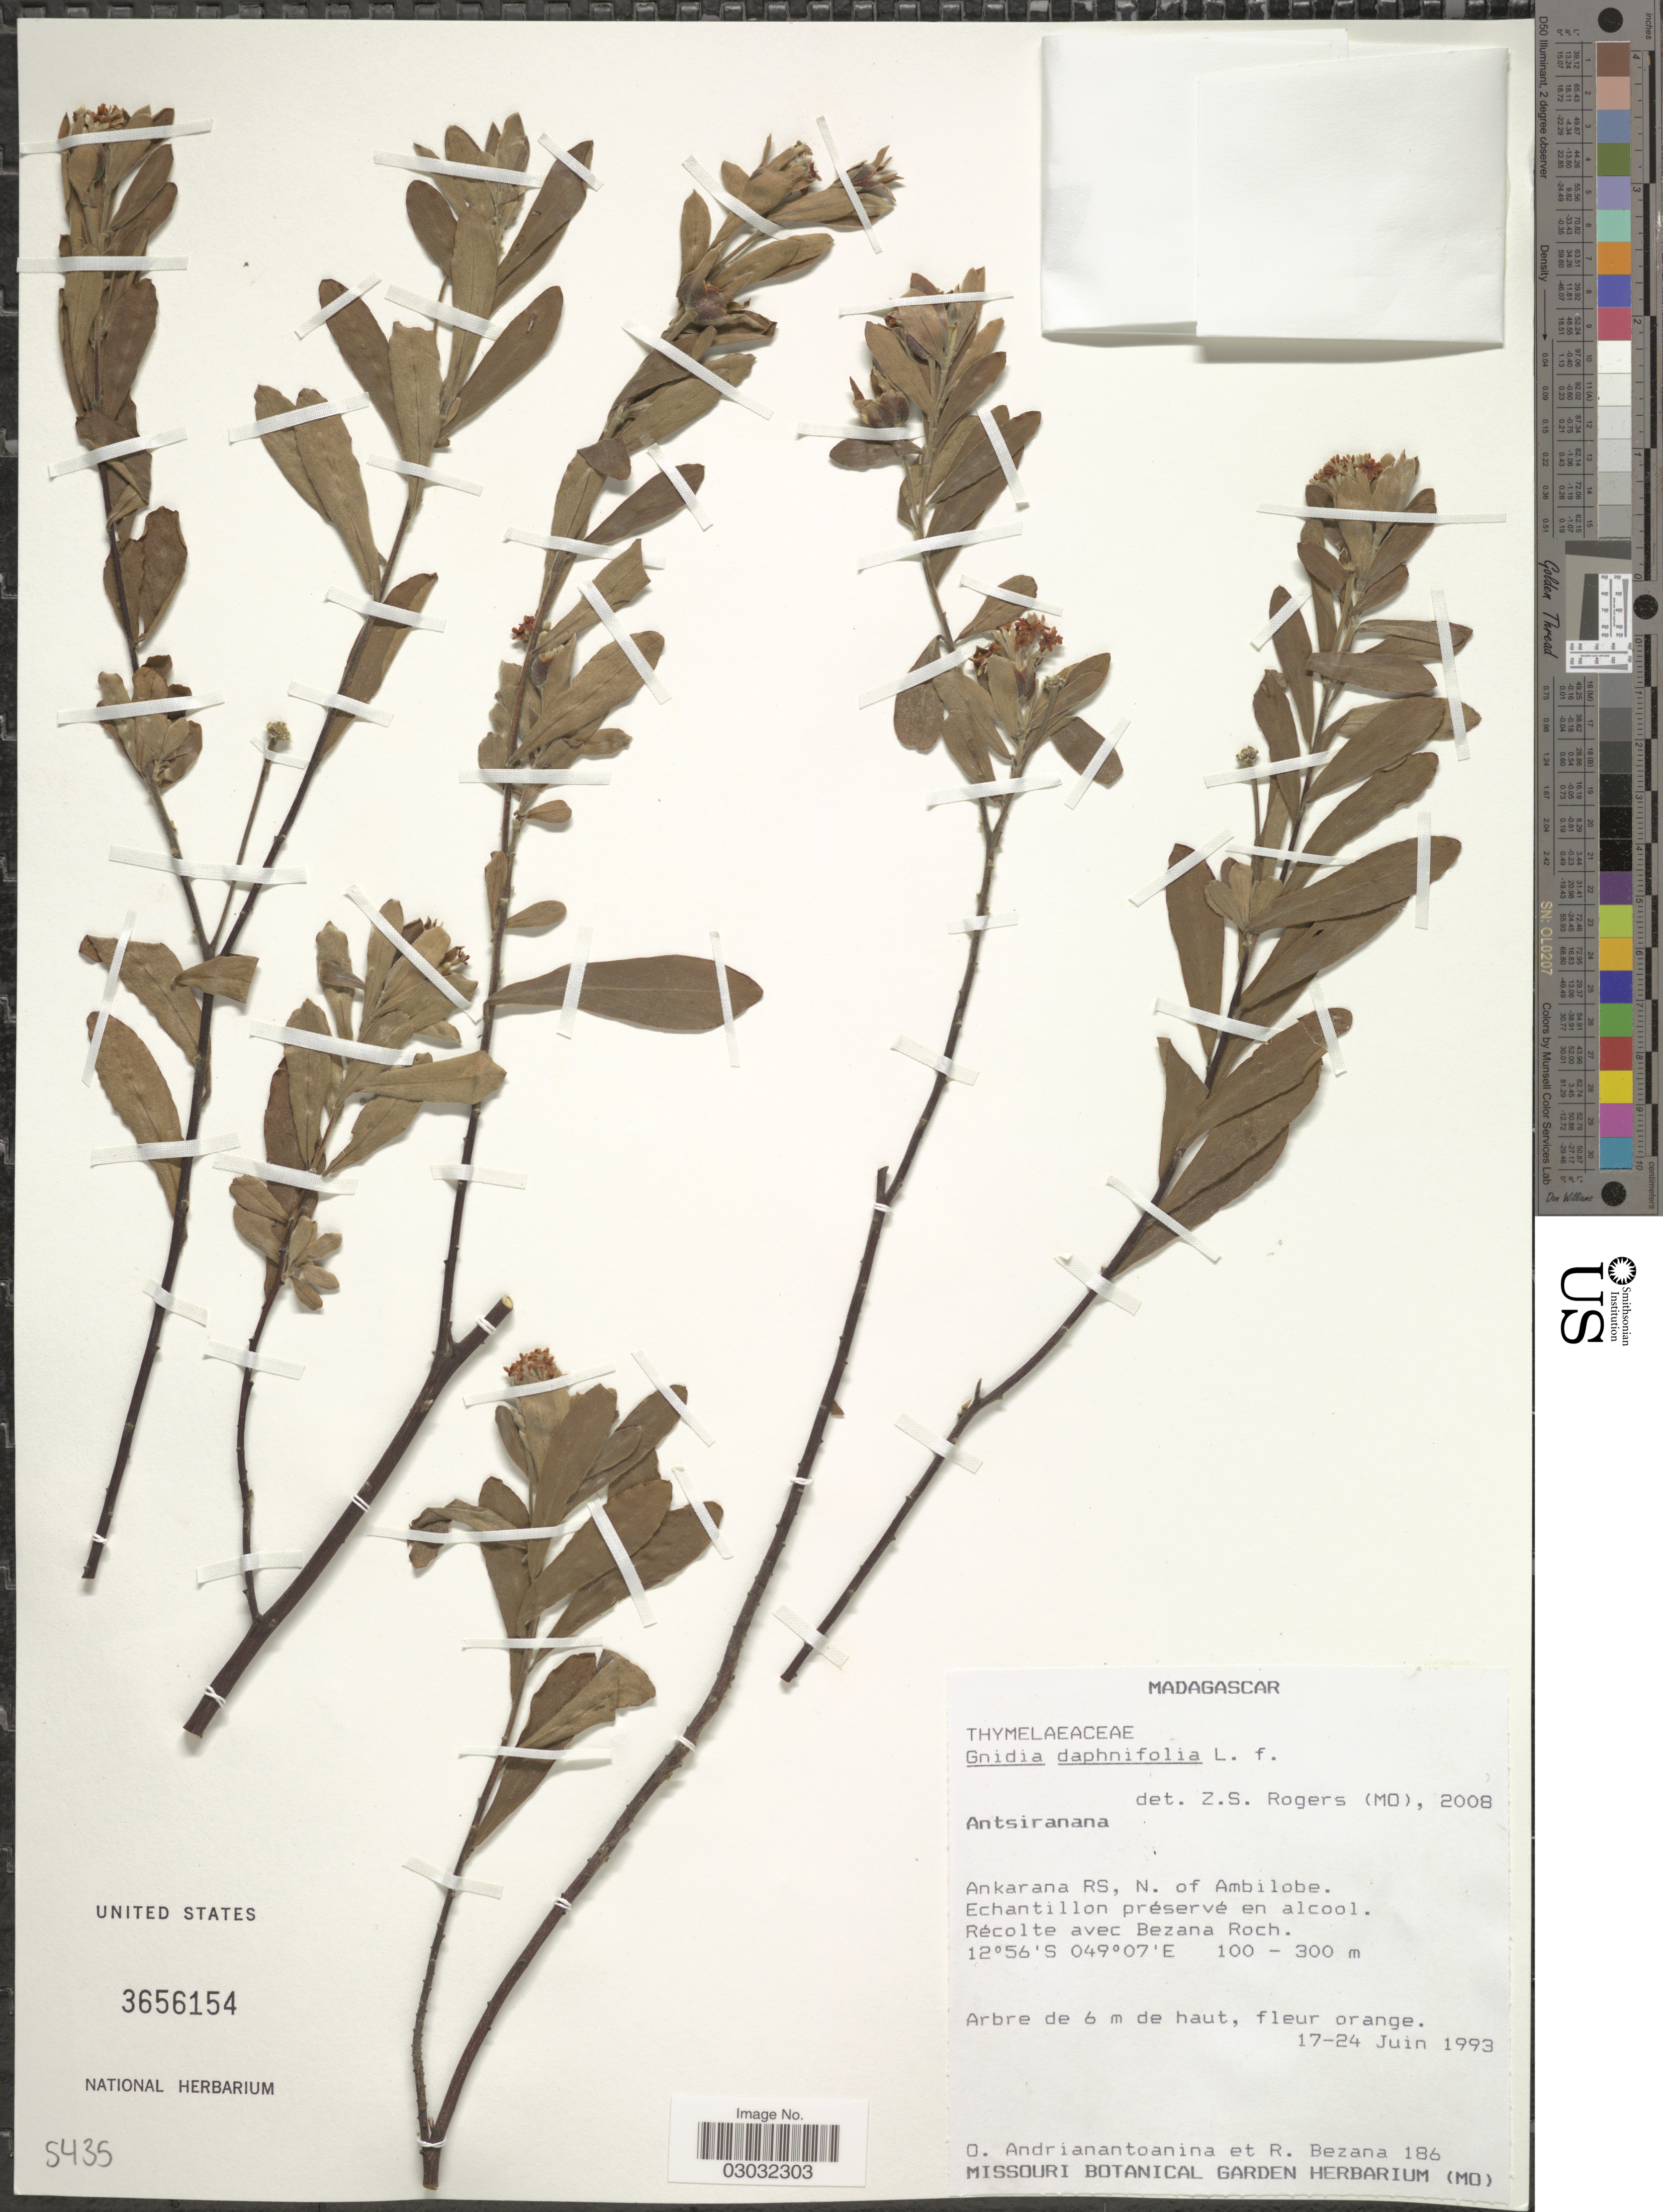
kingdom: Plantae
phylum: Tracheophyta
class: Magnoliopsida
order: Malvales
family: Thymelaeaceae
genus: Lasiosiphon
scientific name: Lasiosiphon daphnifolius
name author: (L. f.) Boatwr. & J.C. Manning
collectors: O. Andrianantoanina, R. Bezana & B. Roch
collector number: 186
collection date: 1993-06-17/1993-06-24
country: Madagascar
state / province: Diana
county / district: Ambilobe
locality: Ankarana RS, N. of Ambilobe.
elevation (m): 100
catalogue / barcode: US 3656154